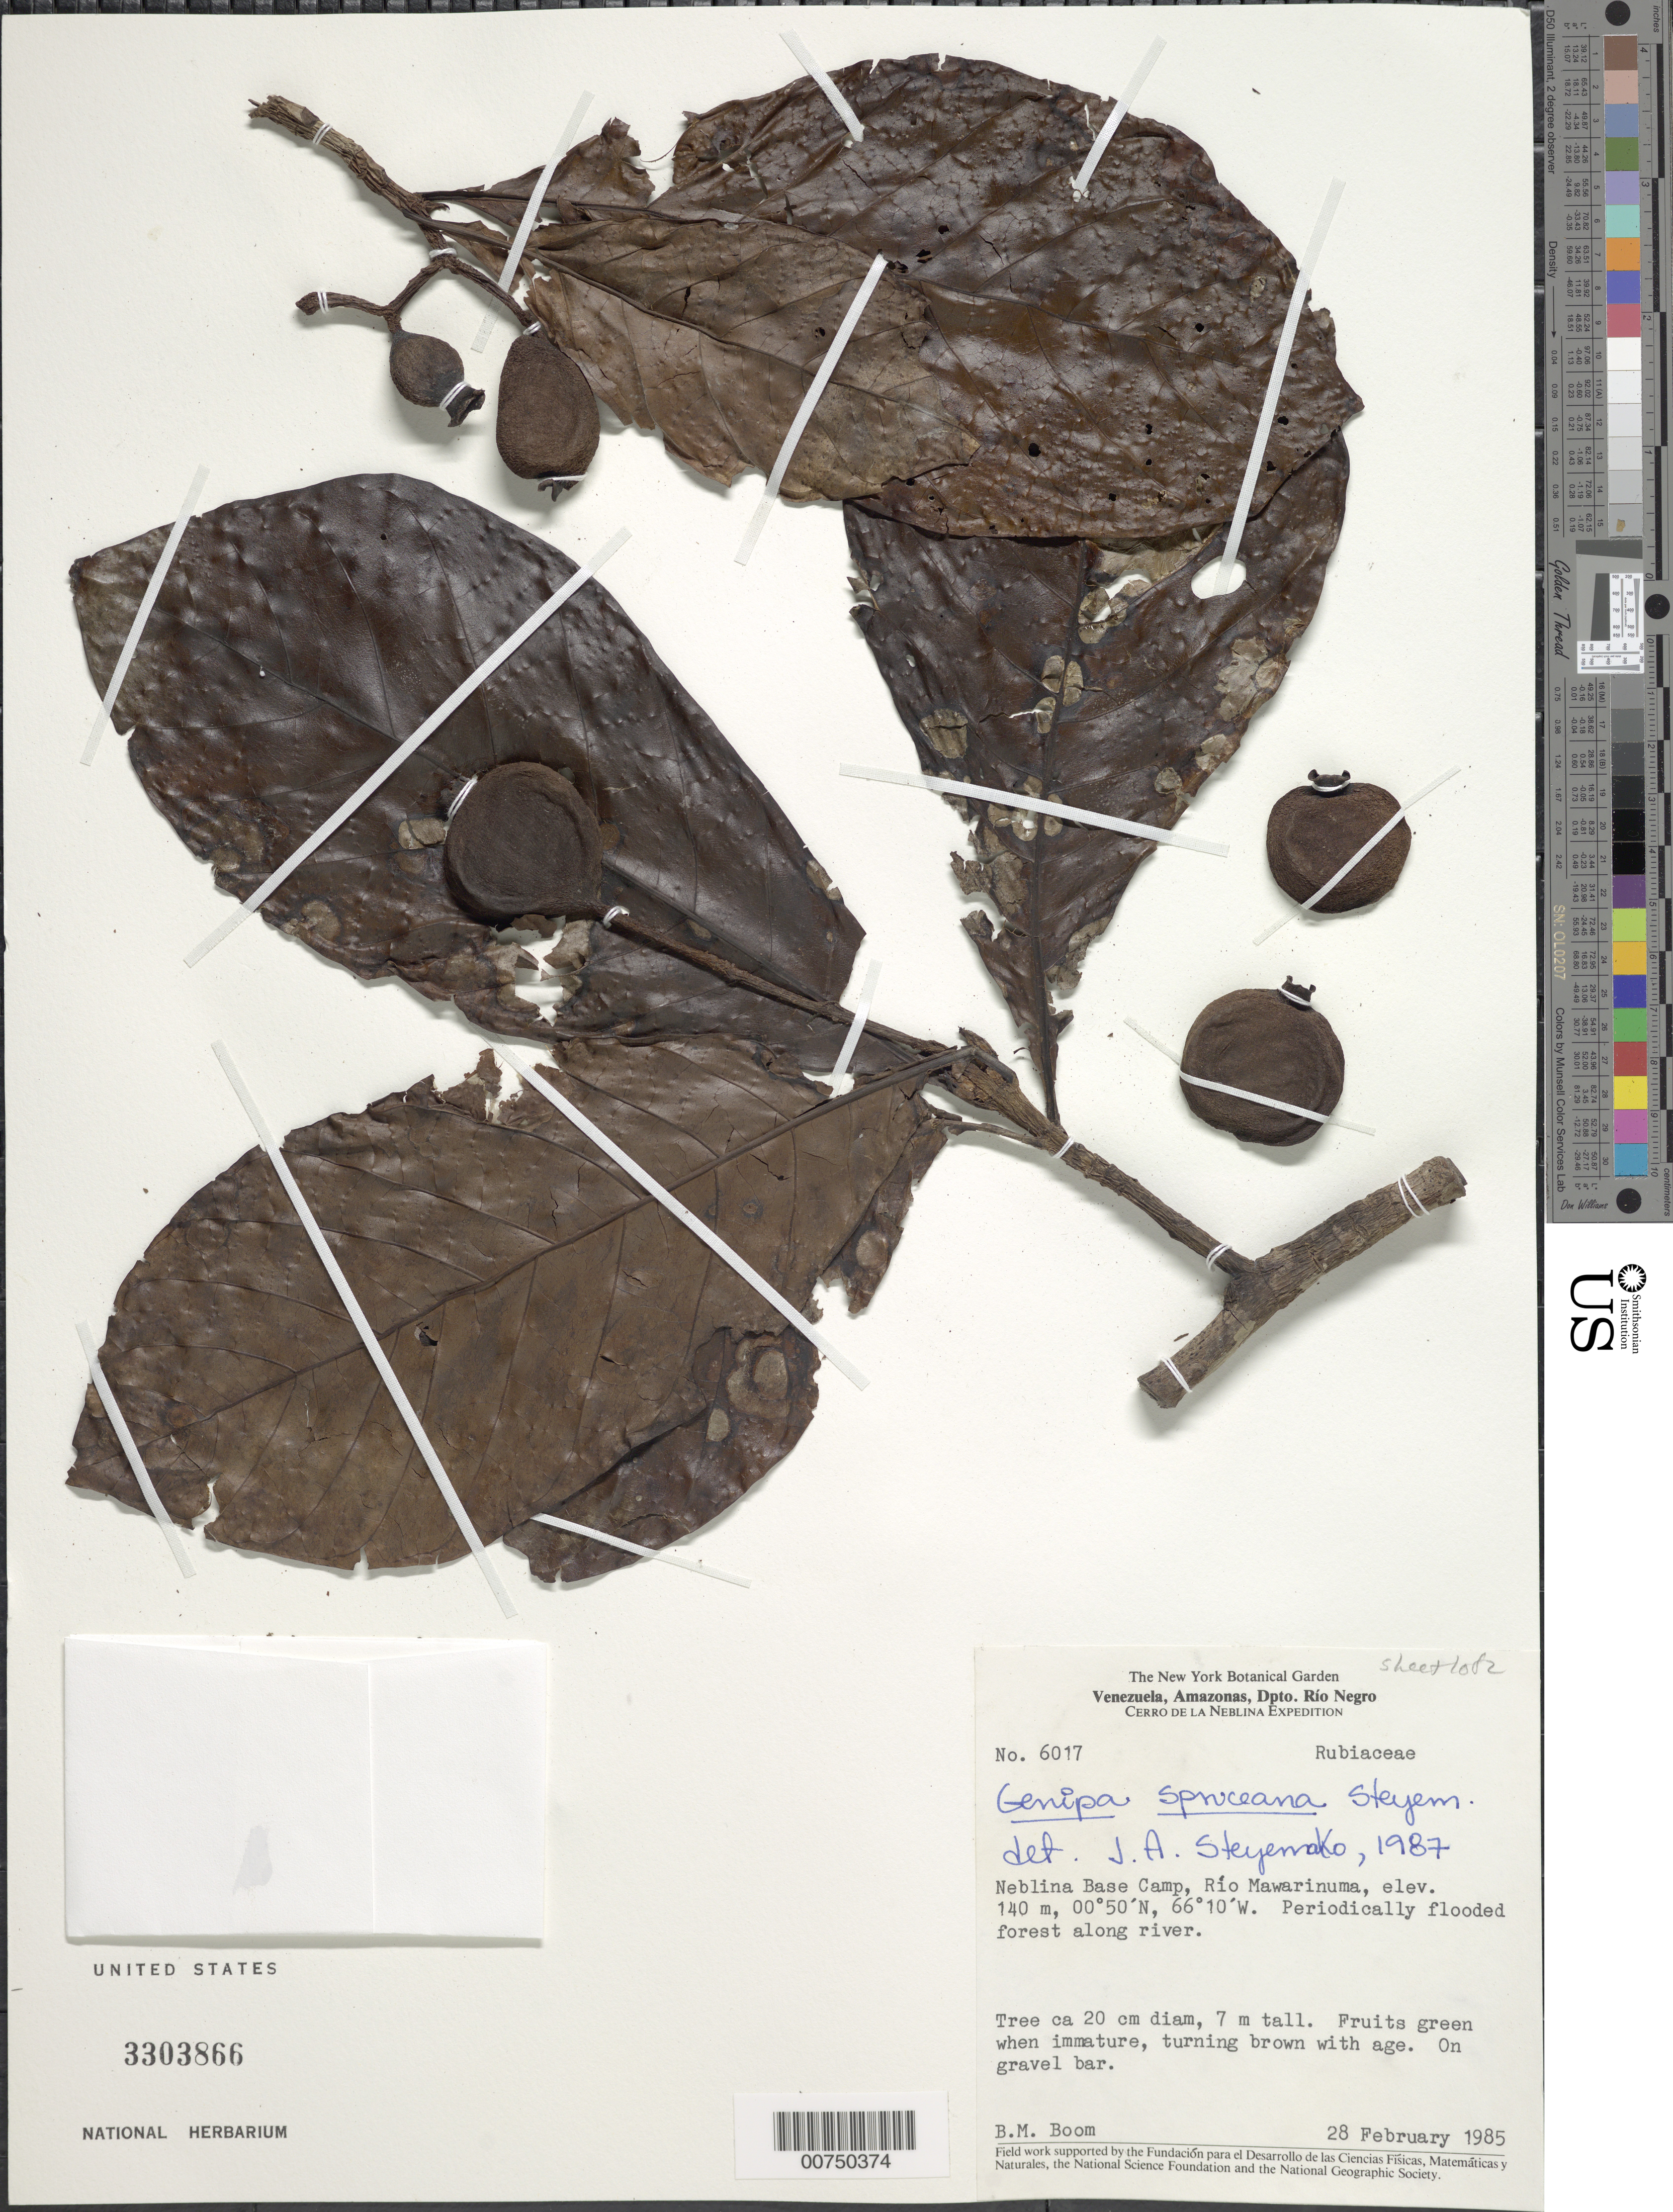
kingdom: Plantae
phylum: Tracheophyta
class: Magnoliopsida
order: Gentianales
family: Rubiaceae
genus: Genipa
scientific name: Genipa spruceana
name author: Steyerm.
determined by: Steyermark, Julian A., (VEN)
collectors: B. M. Boom, W. R. Buck & C. Brewer-Carias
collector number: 6017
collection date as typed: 28-Feb-85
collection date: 1985-02-28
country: Venezuela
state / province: Amazonas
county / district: Río Negro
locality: Cerro de la Neblina Base Camp, Río Mawarinuma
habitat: Periodically flooded forest along river; on gravel bar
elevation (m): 140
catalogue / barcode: US 3303866